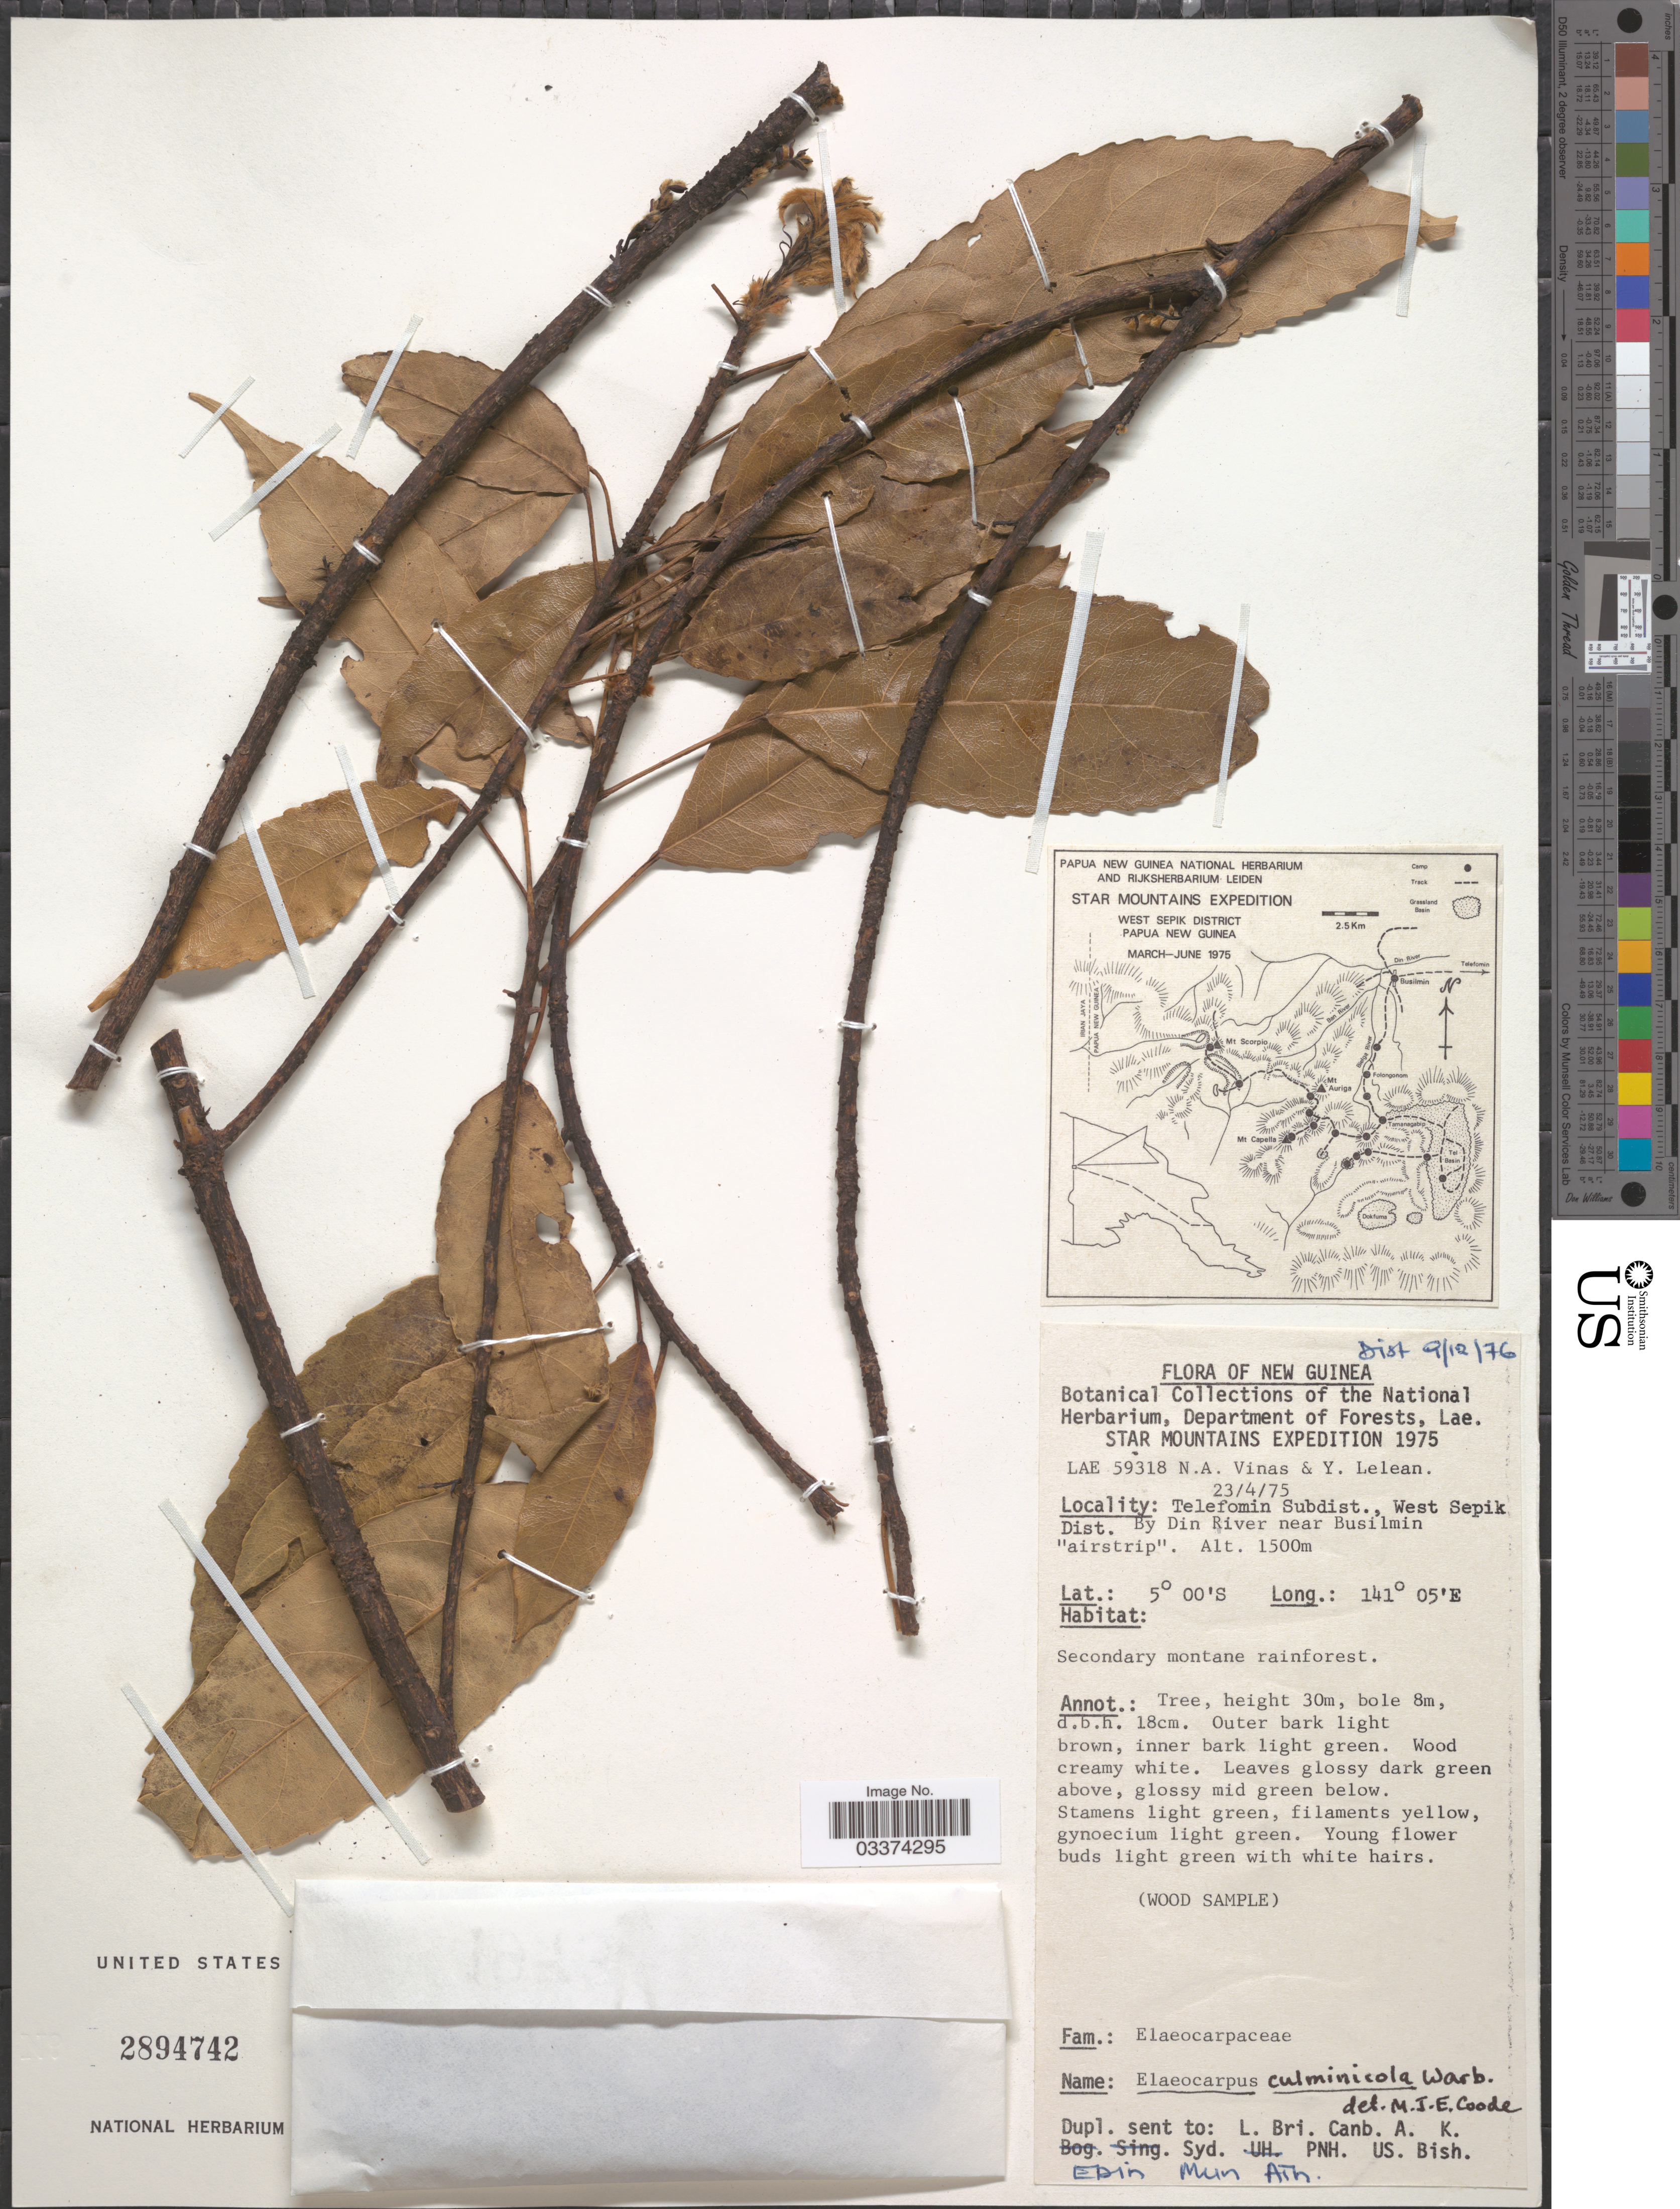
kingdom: Plantae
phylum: Tracheophyta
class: Magnoliopsida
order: Oxalidales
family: Elaeocarpaceae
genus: Elaeocarpus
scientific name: Elaeocarpus culminicola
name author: Warb.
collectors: N. Vinas & Y. Lelean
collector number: LAE59318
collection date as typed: Transcribed d/m/y: 23/4/75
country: Papua New Guinea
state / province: Sandaun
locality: New Guinea, Star Mountains, Telefomin Subdist., West Sepik Dist. By Din River near Busilmin "airstrip".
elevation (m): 1500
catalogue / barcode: US 2894742